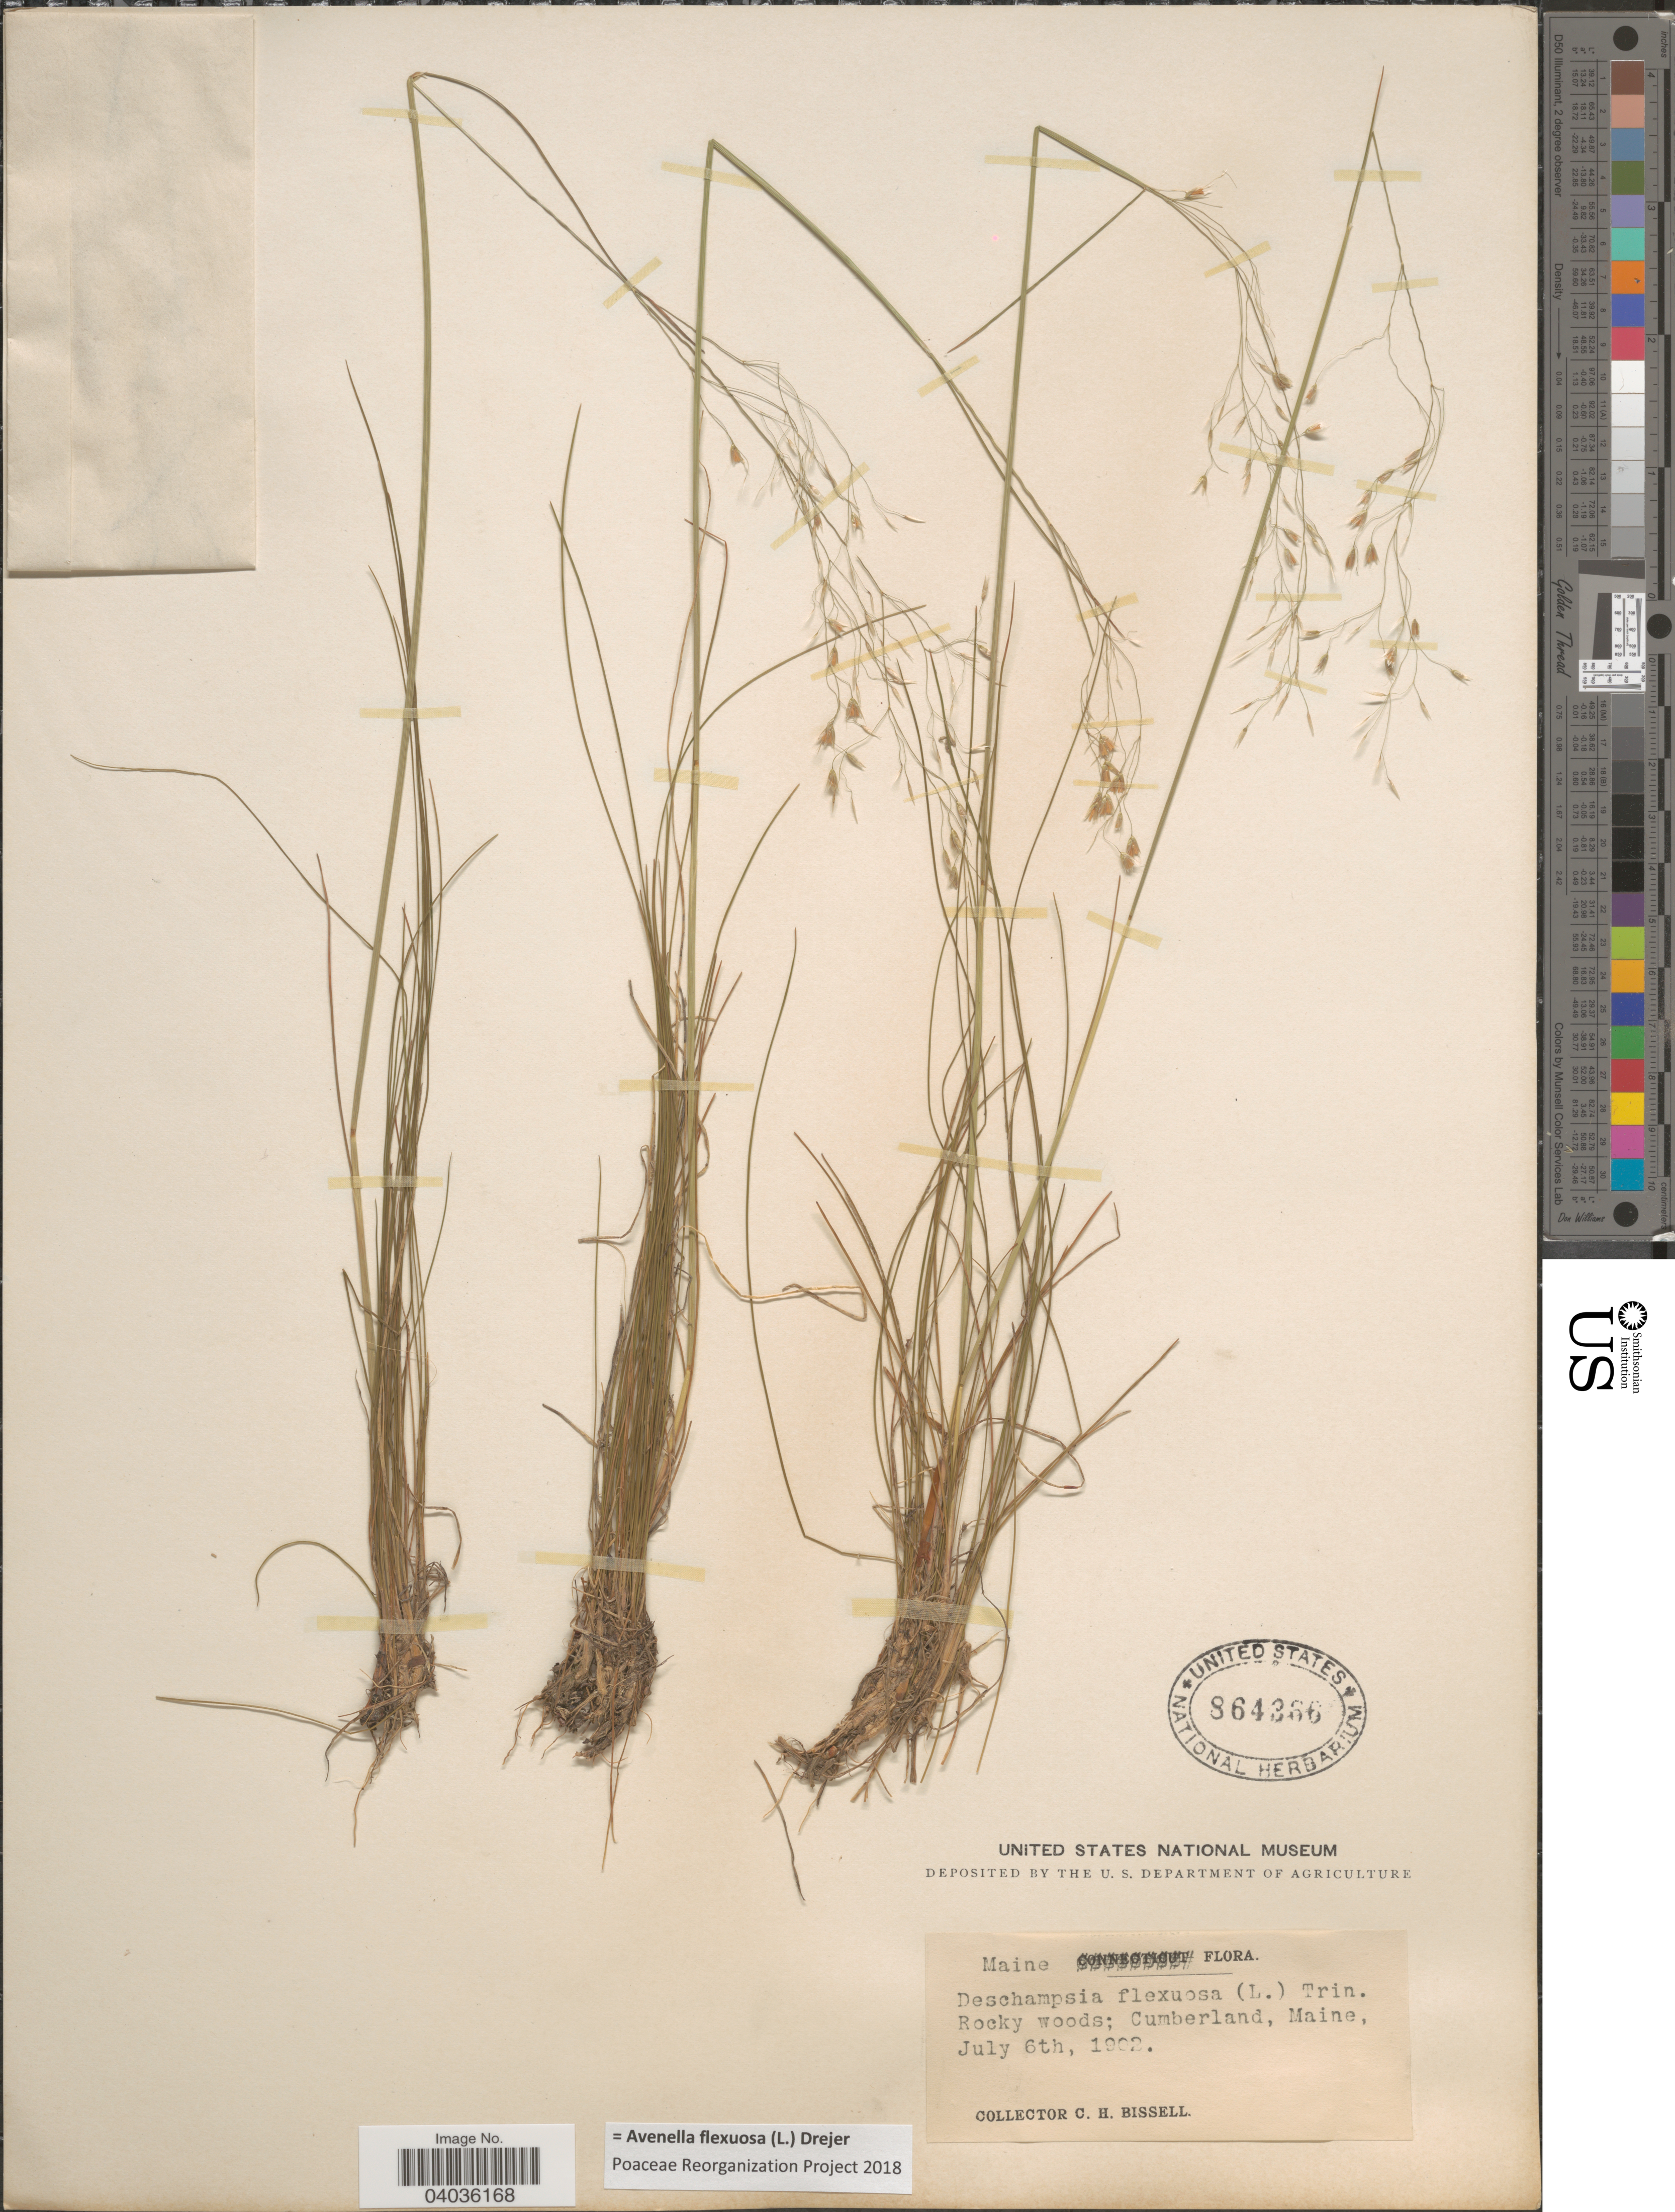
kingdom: Plantae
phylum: Tracheophyta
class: Liliopsida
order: Poales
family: Poaceae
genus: Avenella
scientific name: Avenella flexuosa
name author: (L.) Drejer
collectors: C. Bissell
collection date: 1902-07-06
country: United States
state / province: Maine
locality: Rocky woods; Cumberland.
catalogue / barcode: US 864366